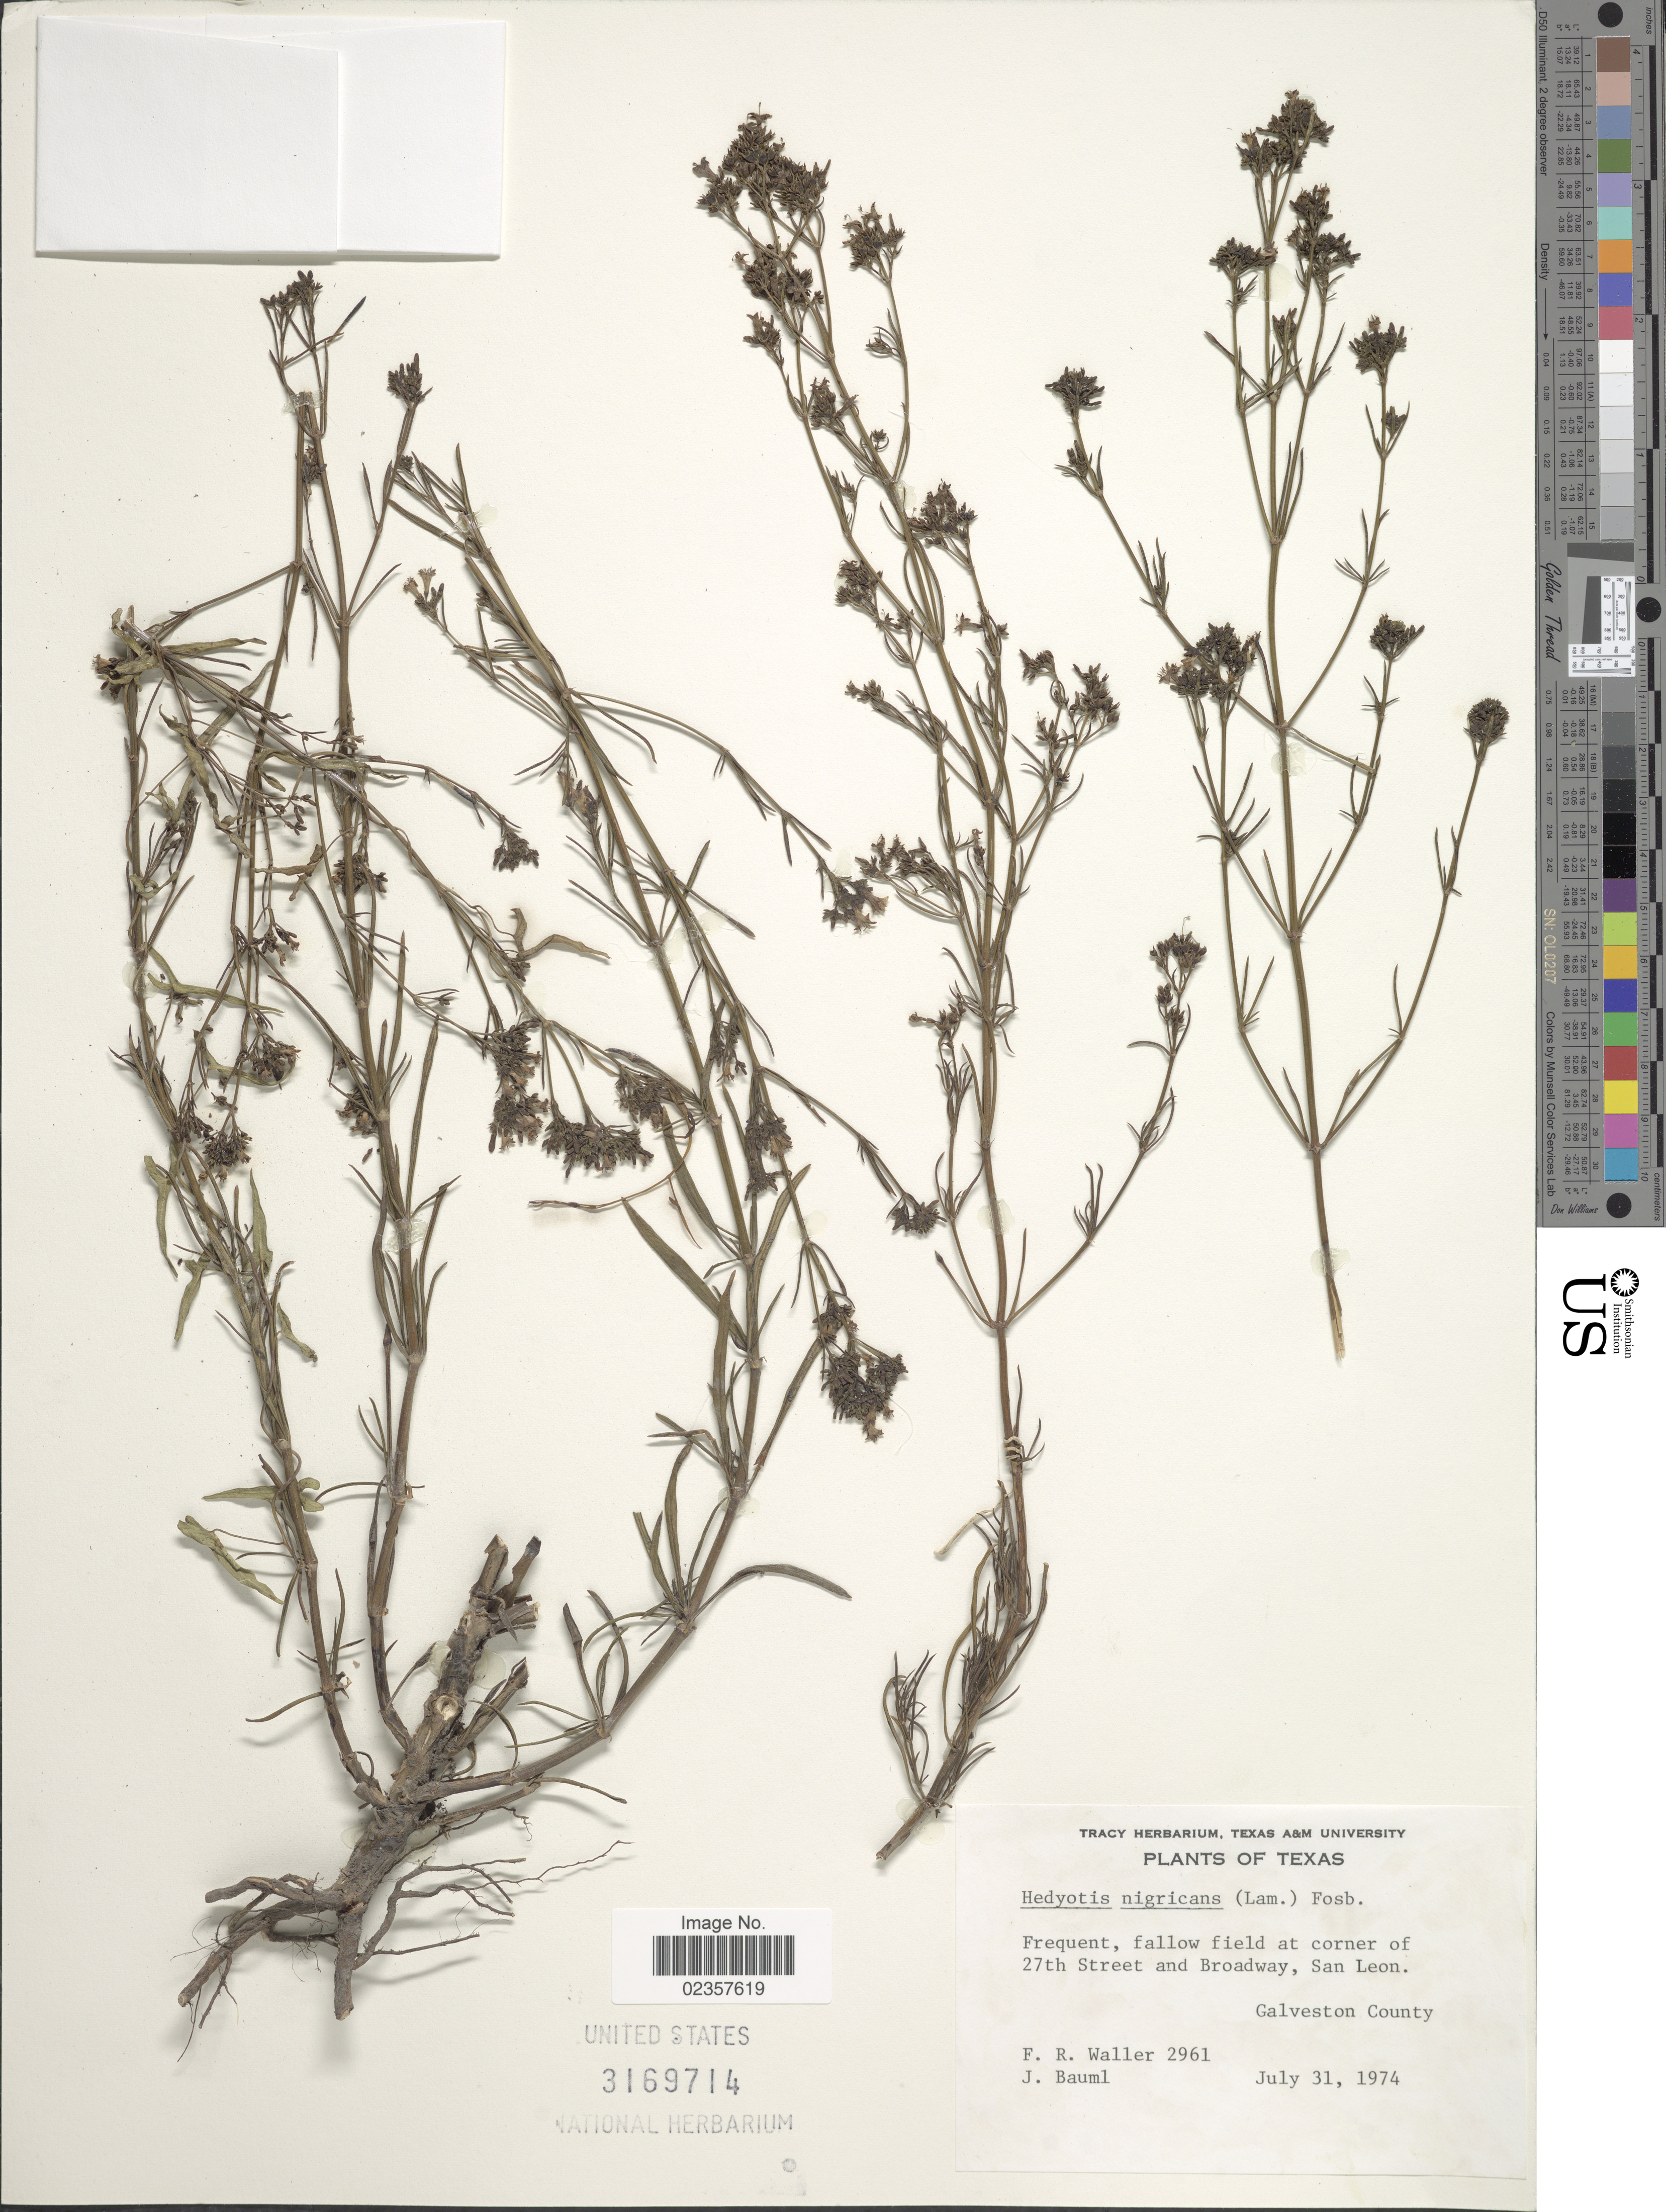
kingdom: Plantae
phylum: Tracheophyta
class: Magnoliopsida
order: Gentianales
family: Rubiaceae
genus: Houstonia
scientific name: Houstonia nigricans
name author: (Lam.) Fernald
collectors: F. R. Waller & J. Bauml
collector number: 2961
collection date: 1974-07-31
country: United States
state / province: Texas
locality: At corner of 27th Street and Broadway, San Leon. Galveston County.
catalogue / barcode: US 3169714